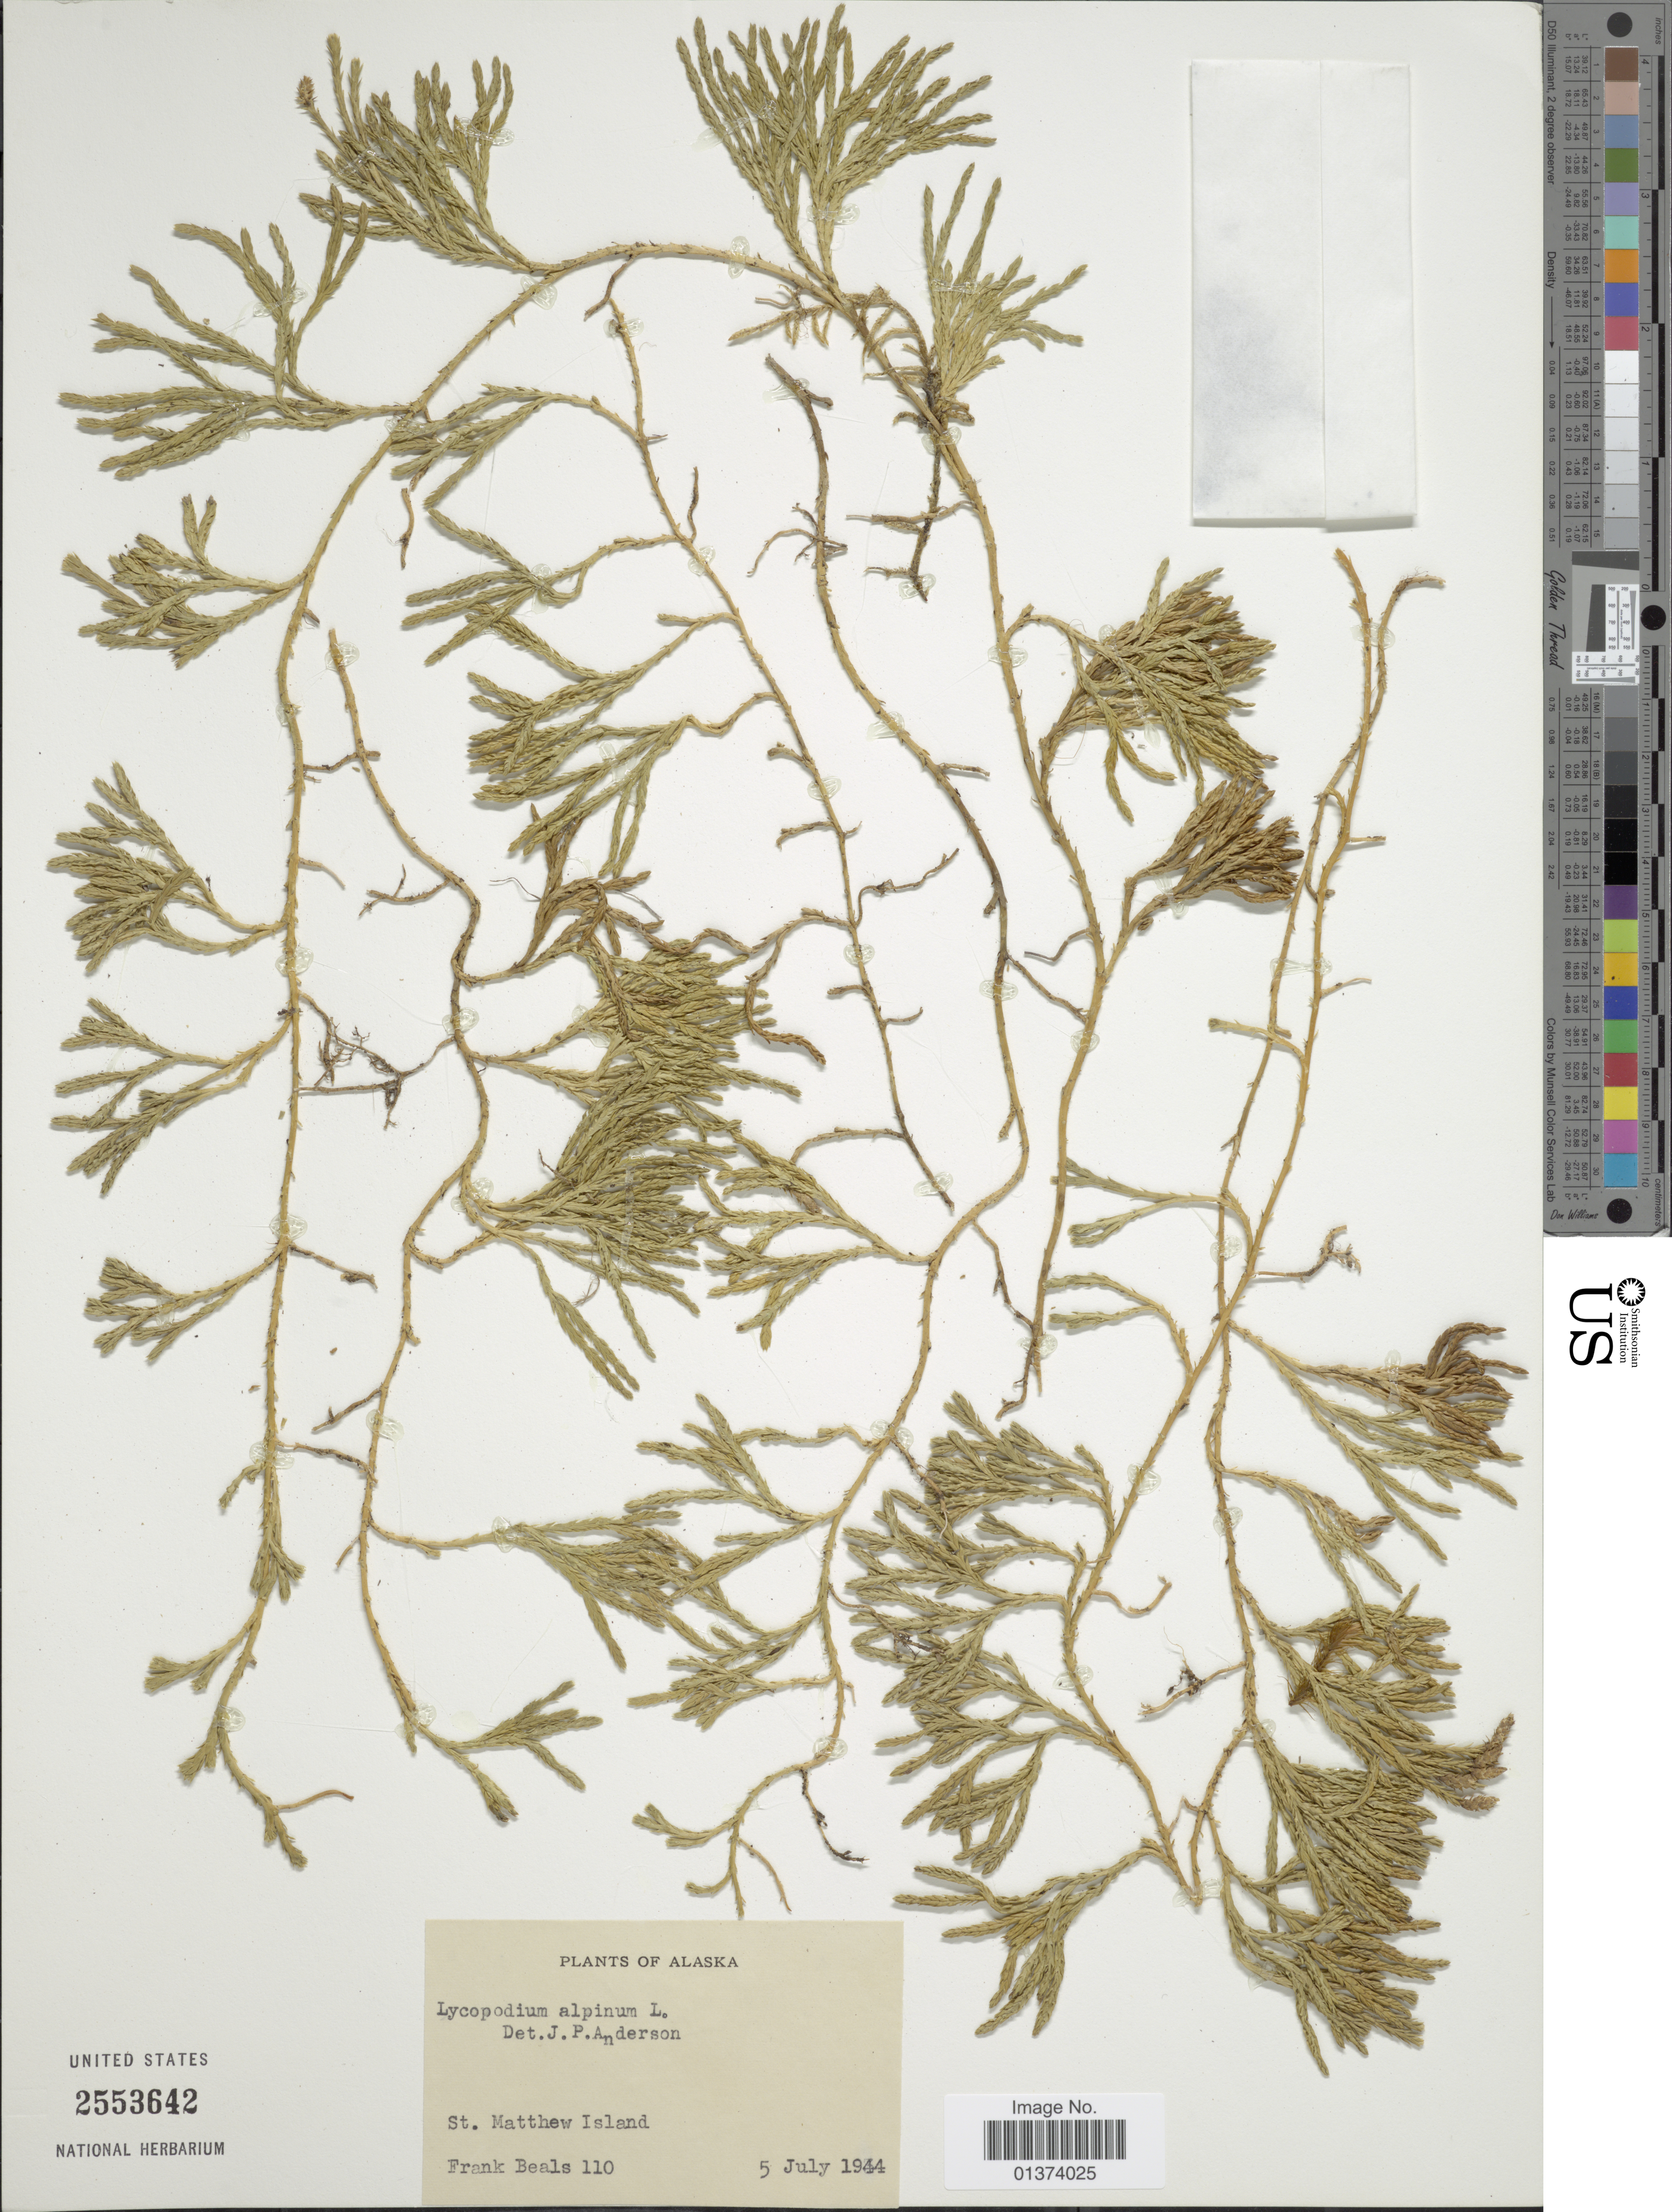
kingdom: Plantae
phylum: Tracheophyta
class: Lycopodiopsida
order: Lycopodiales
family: Lycopodiaceae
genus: Diphasiastrum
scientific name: Diphasiastrum alpinum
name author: (L.) Holub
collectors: F. Beals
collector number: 110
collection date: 1944-07-05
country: United States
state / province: Alaska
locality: St. Matthew Island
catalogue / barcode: US 2553642